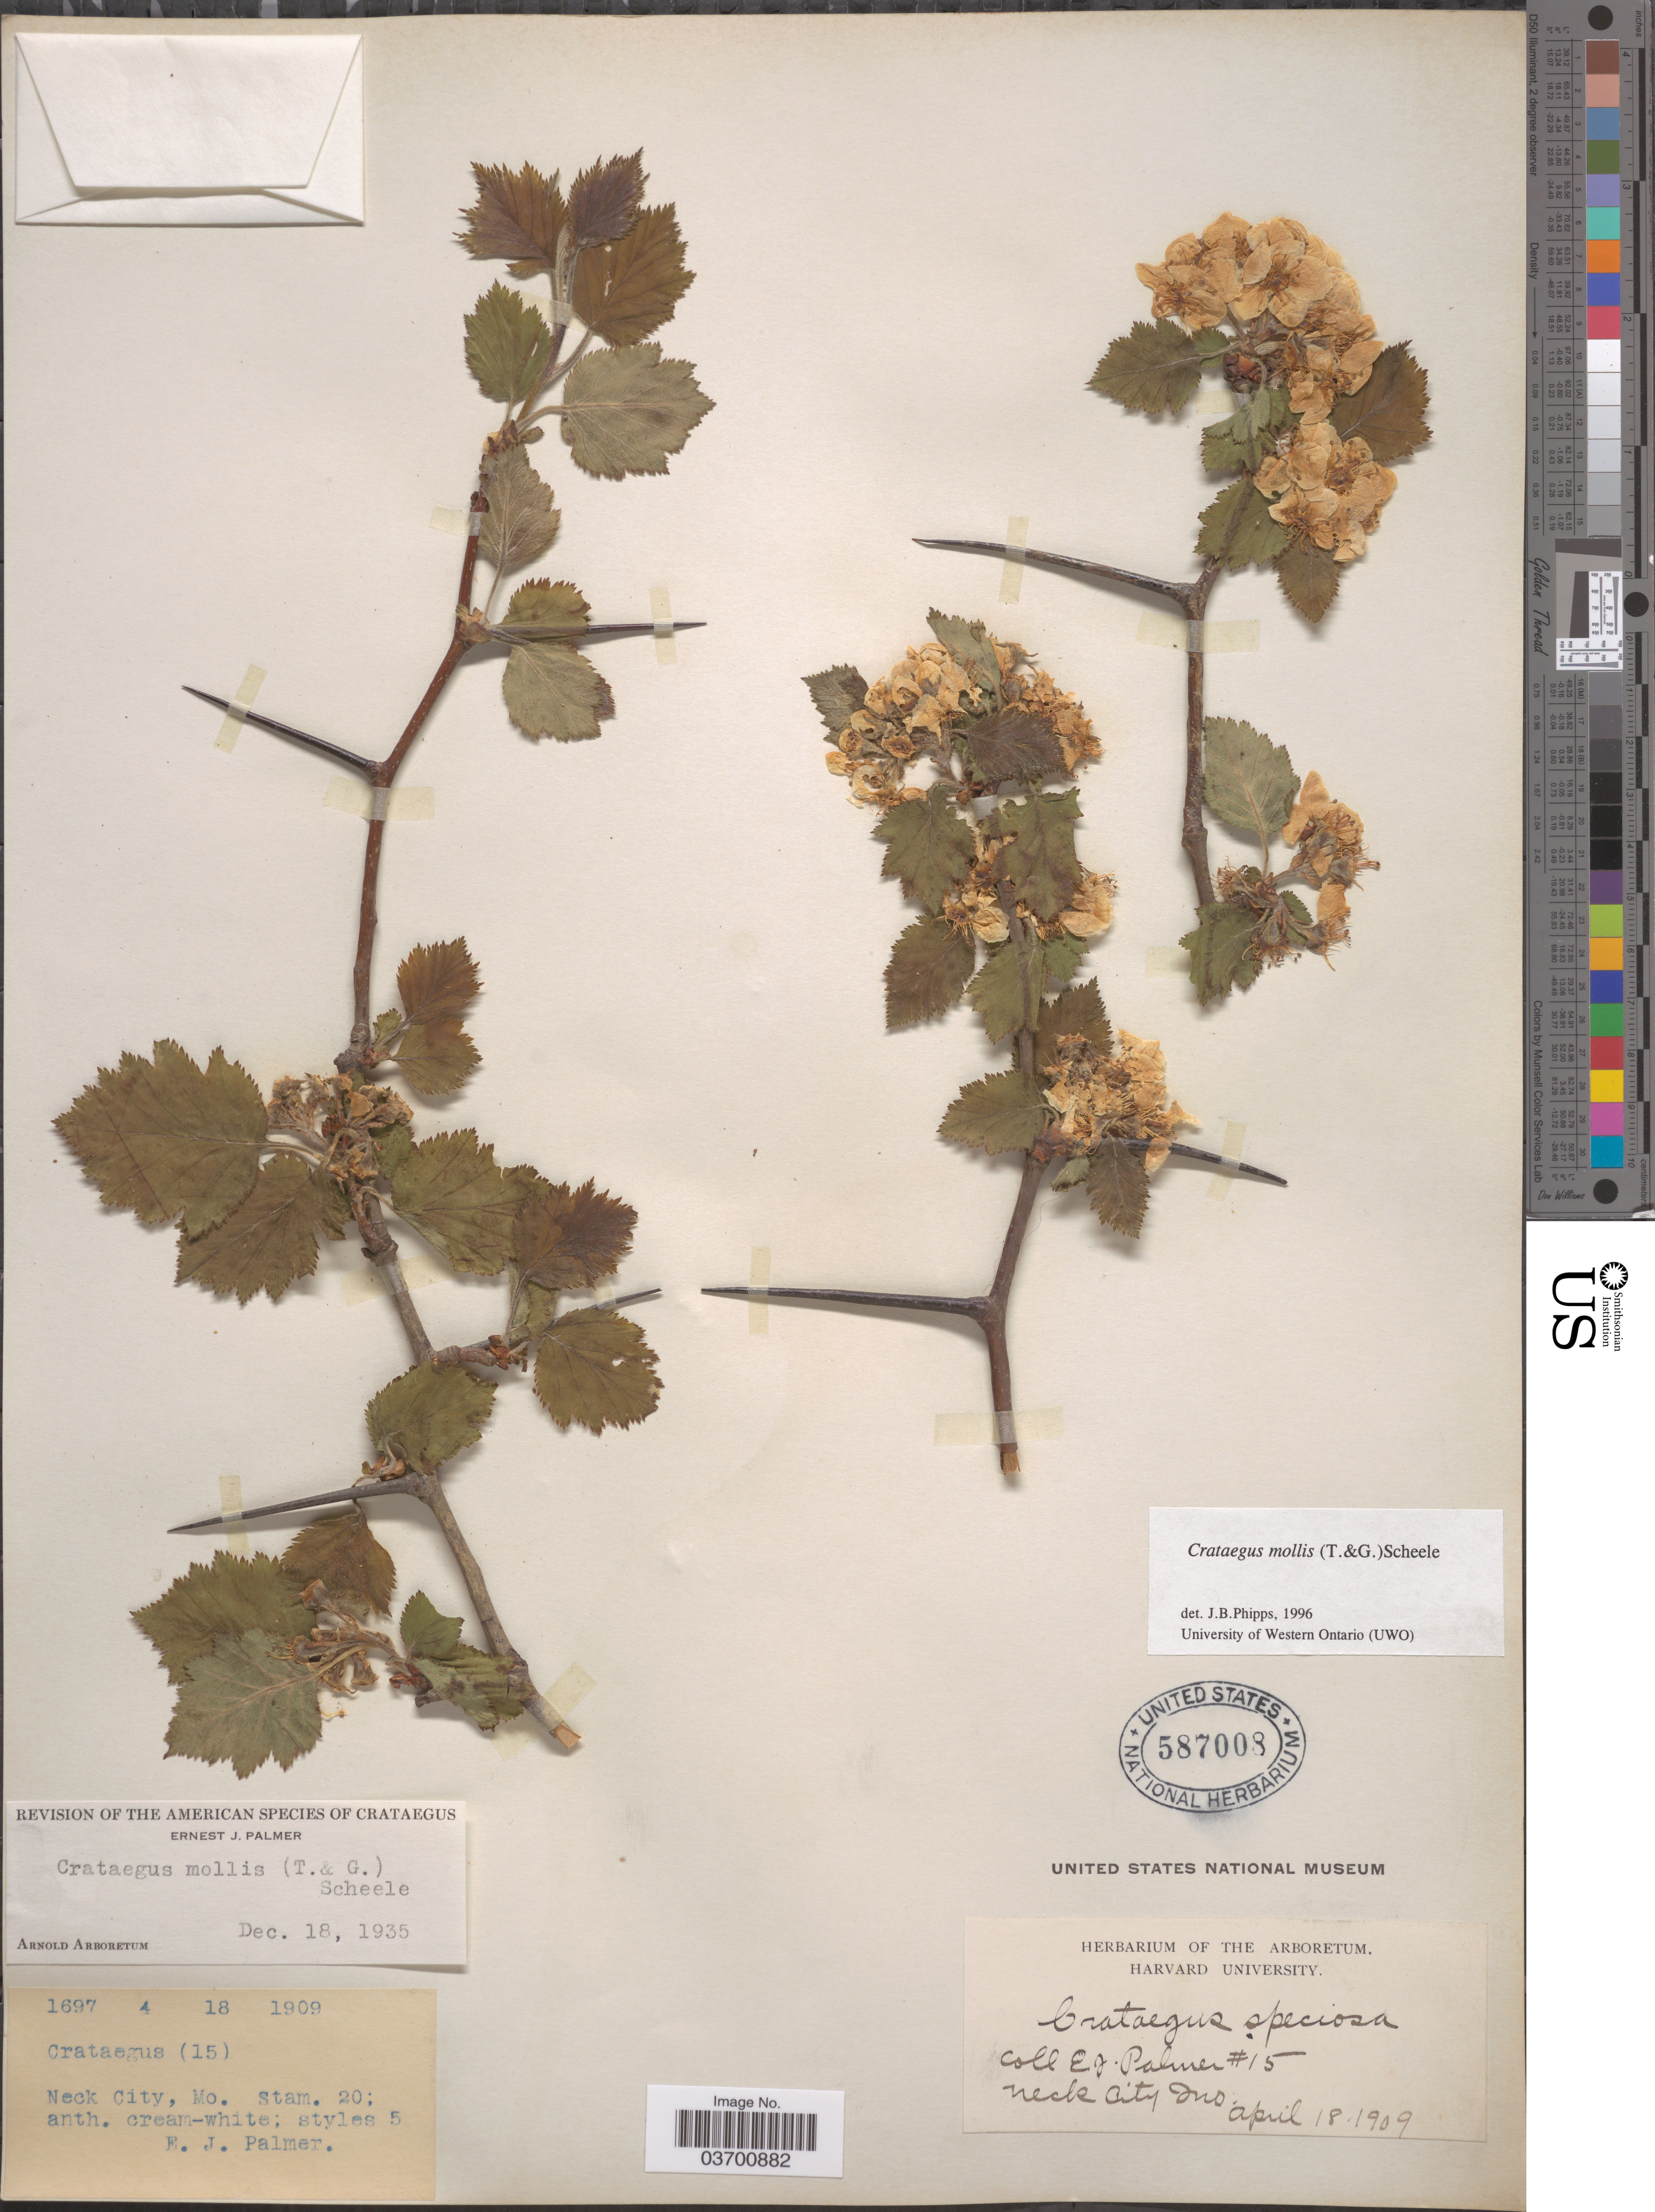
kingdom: Plantae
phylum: Tracheophyta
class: Magnoliopsida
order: Rosales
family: Rosaceae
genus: Crataegus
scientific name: Crataegus mollis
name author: (Torr. & A. Gray) Scheele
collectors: E. J. Palmer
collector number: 15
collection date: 1909-04-18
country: United States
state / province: Missouri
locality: Neck City, Mo.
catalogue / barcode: US 587008